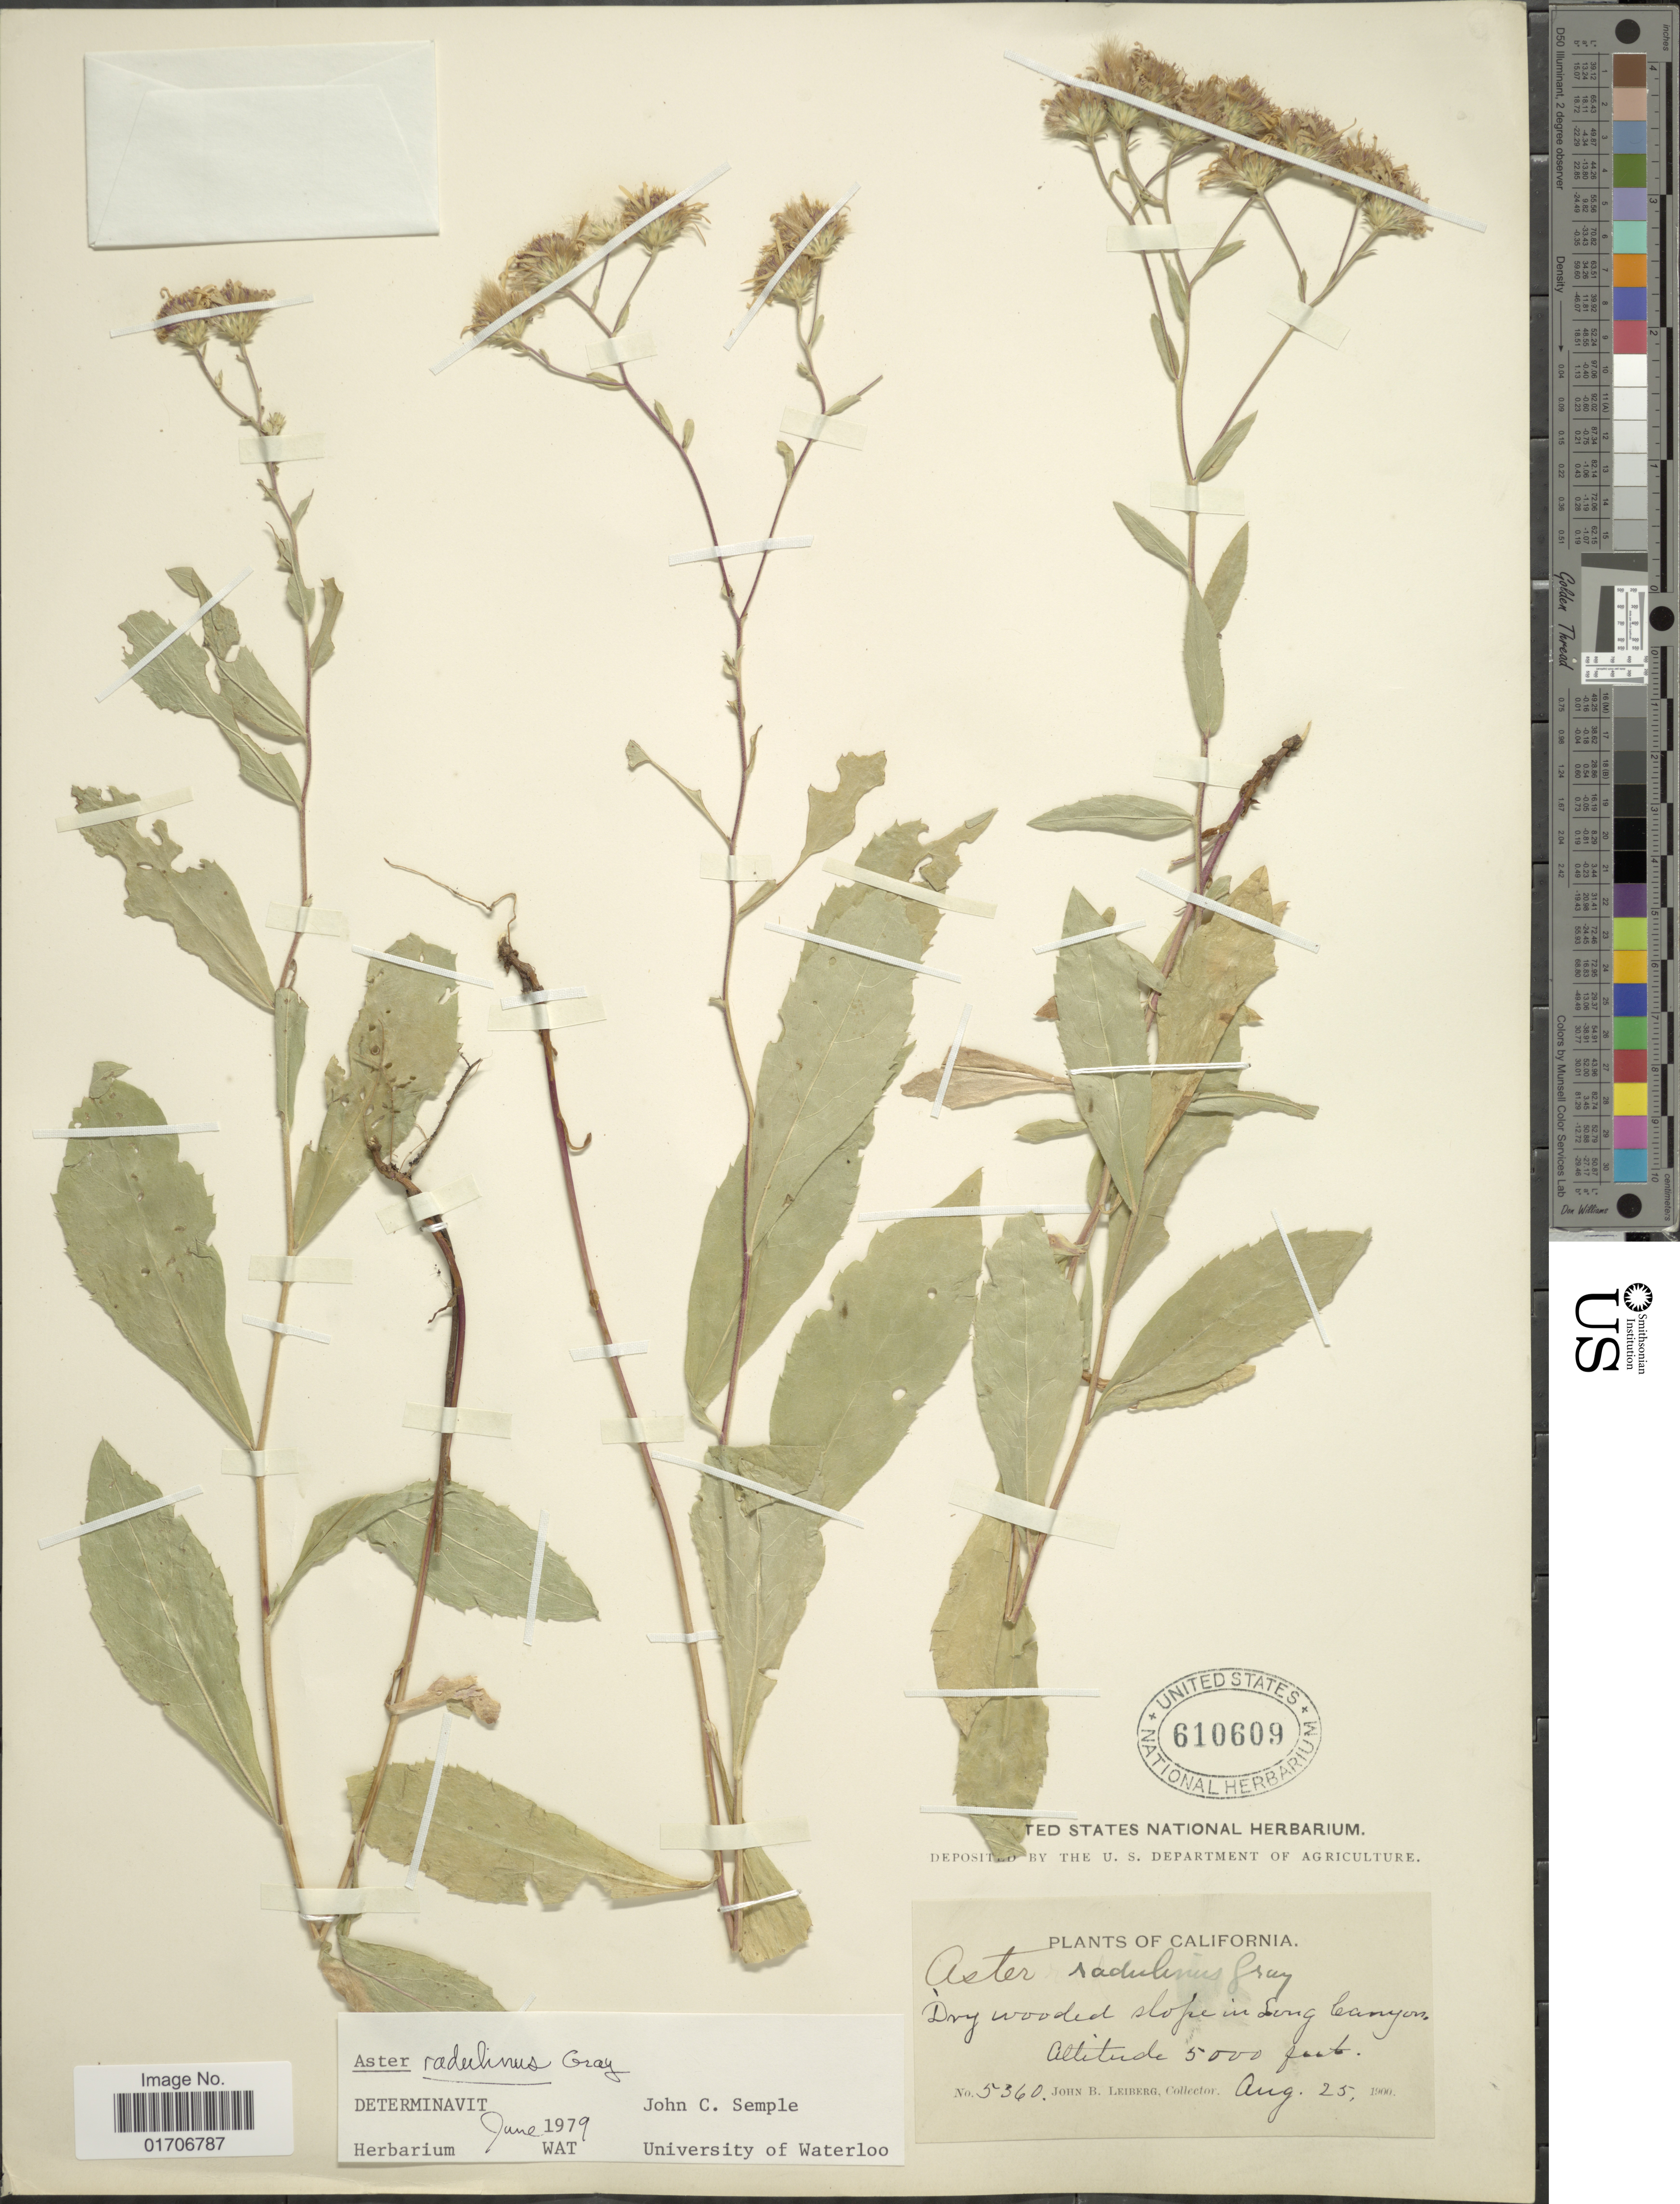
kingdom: Plantae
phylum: Tracheophyta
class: Magnoliopsida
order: Asterales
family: Asteraceae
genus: Eurybia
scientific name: Eurybia radulina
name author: (A. Gray) G.L. Nesom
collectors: J. B. Leiberg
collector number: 5360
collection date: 1900-08-25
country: United States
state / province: California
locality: Dry wooded slope in Long Canyon.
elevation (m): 1524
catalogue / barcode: US 610609